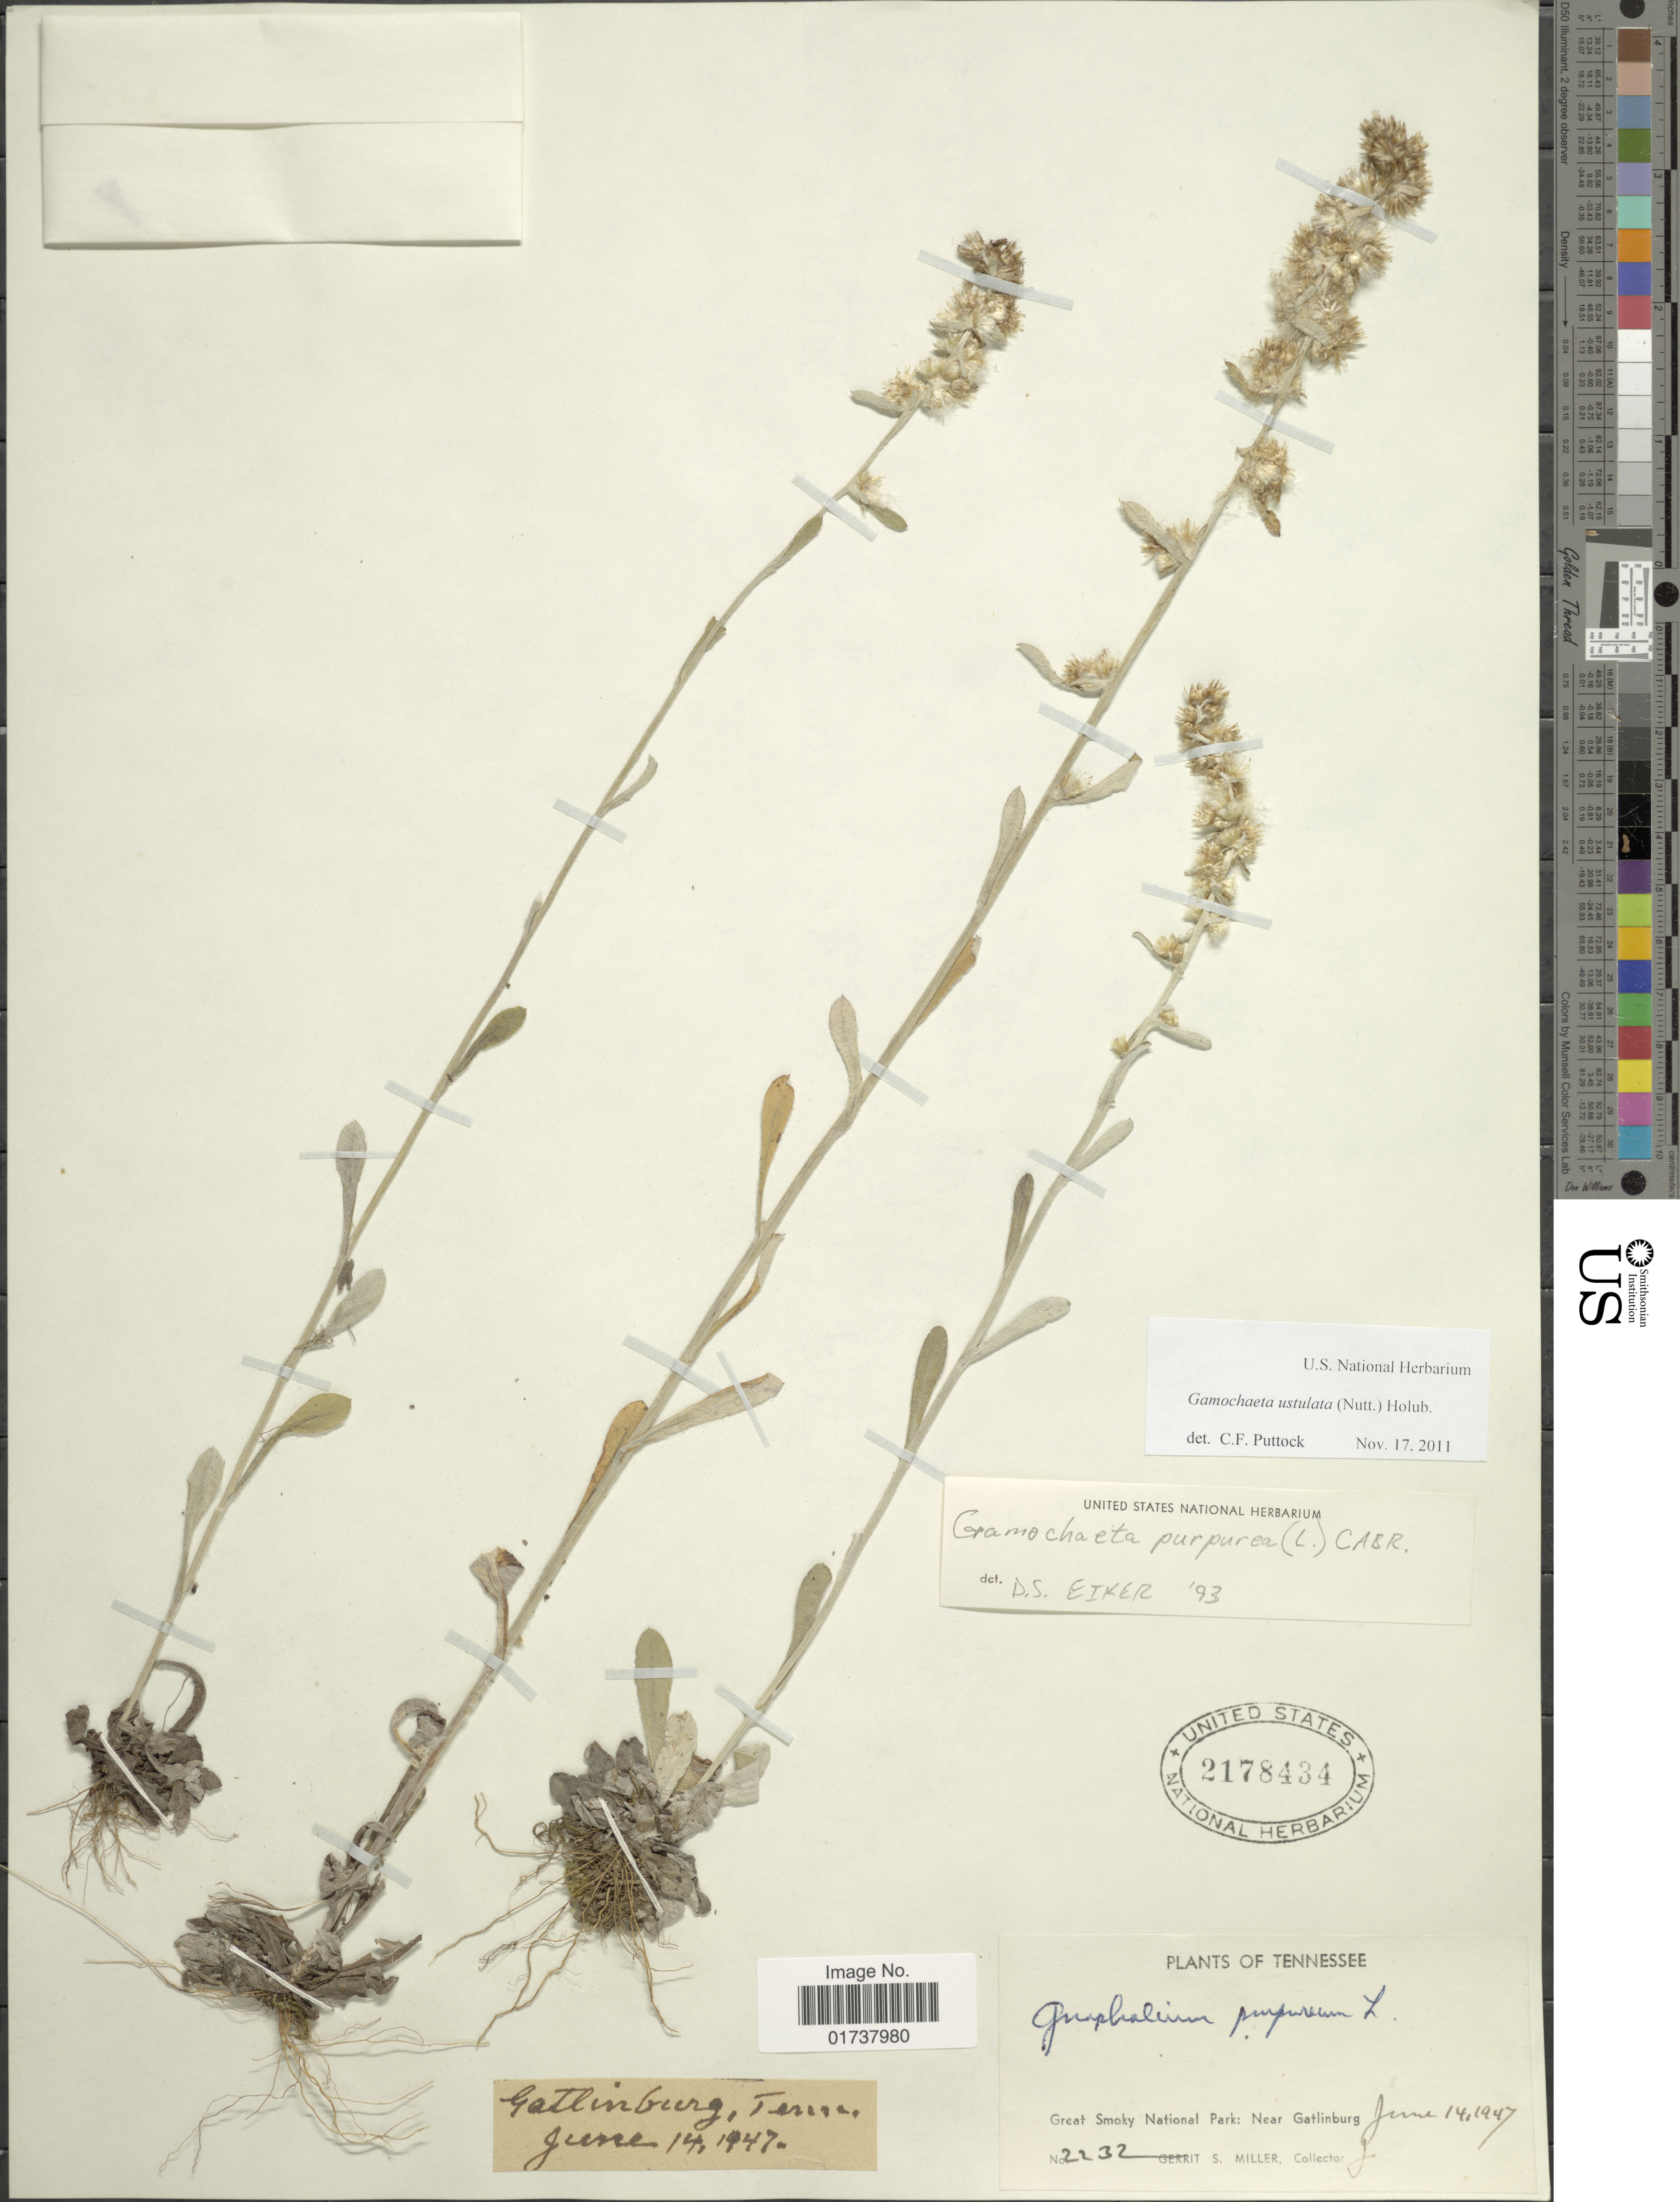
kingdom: Plantae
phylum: Tracheophyta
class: Magnoliopsida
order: Asterales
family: Asteraceae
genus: Gamochaeta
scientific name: Gamochaeta purpurea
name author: (L.) Cabrera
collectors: G. S. Miller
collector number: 2232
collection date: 1947-06-14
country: United States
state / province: Tennessee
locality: Great Smoky National Park: Near Gatlinburg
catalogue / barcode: US 2178434